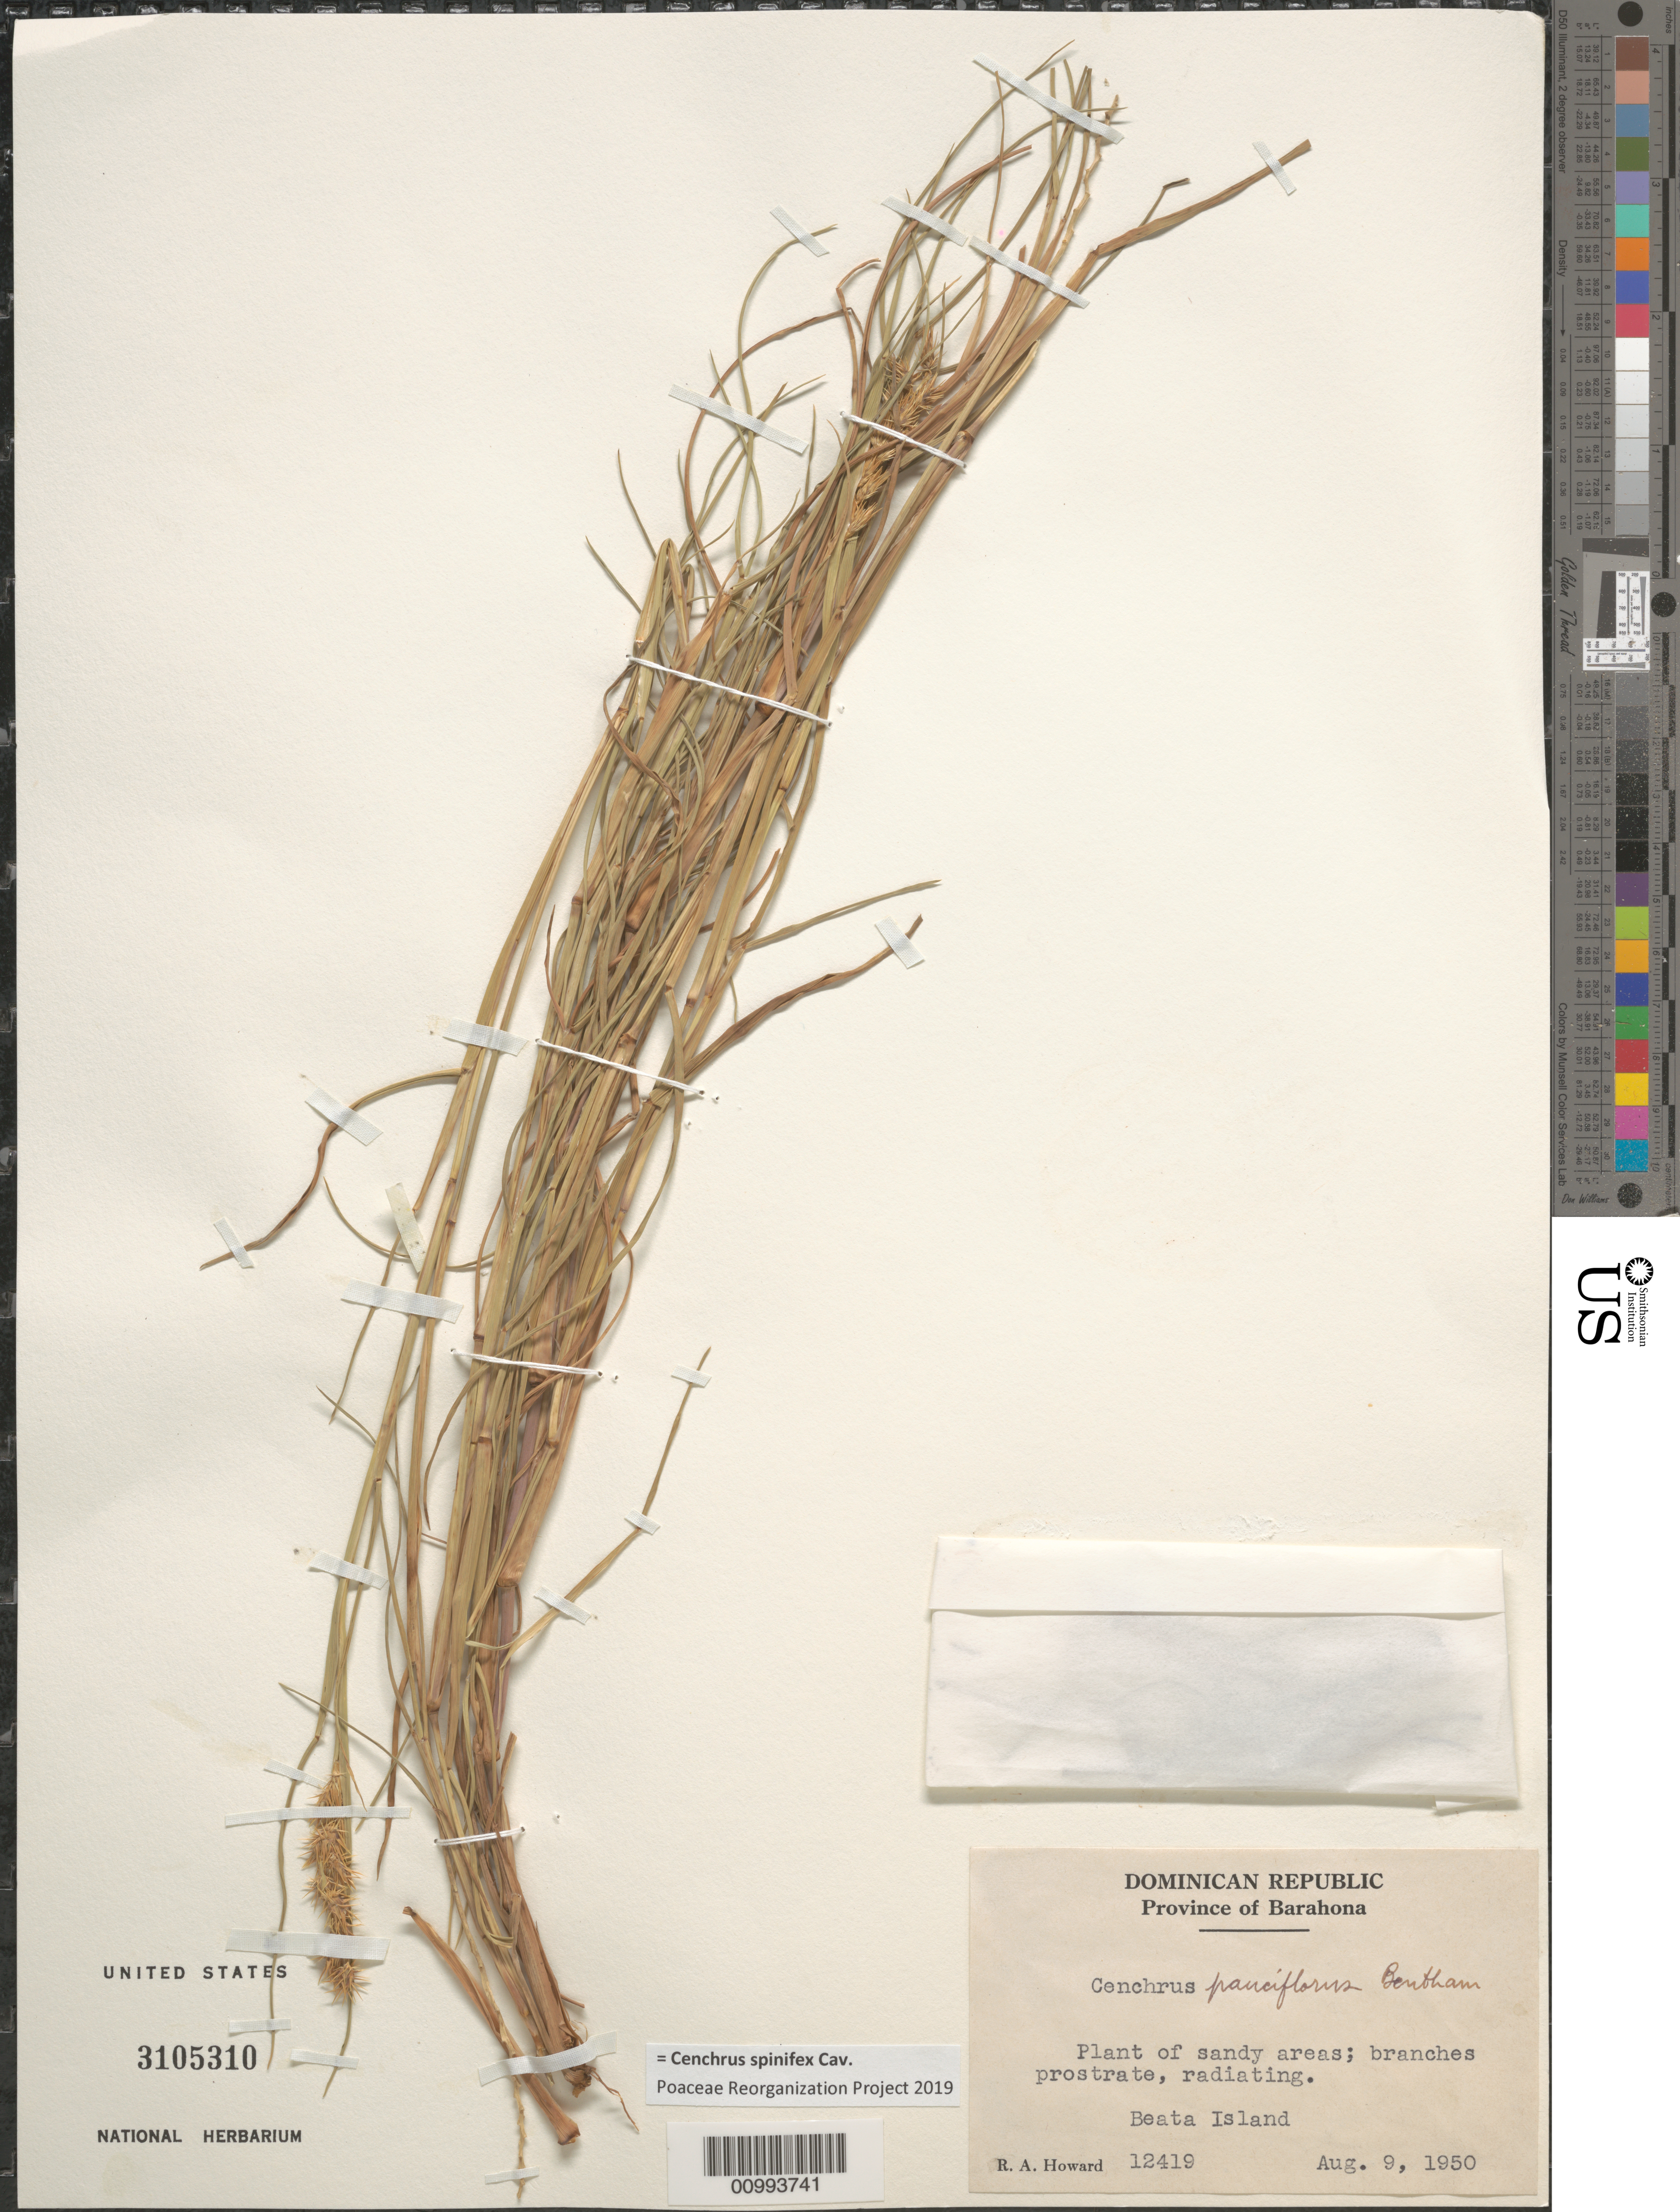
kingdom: Plantae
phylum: Tracheophyta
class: Liliopsida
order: Poales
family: Poaceae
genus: Cenchrus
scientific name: Cenchrus spinifex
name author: Cav.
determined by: Poaceae Reorganization Project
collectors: R. A. Howard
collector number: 12419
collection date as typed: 09 Aug 1950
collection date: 1950-08-09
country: Dominican Republic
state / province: Barahona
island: Hispaniola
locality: Beata Island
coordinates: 0 N, 0 E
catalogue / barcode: US 3105310